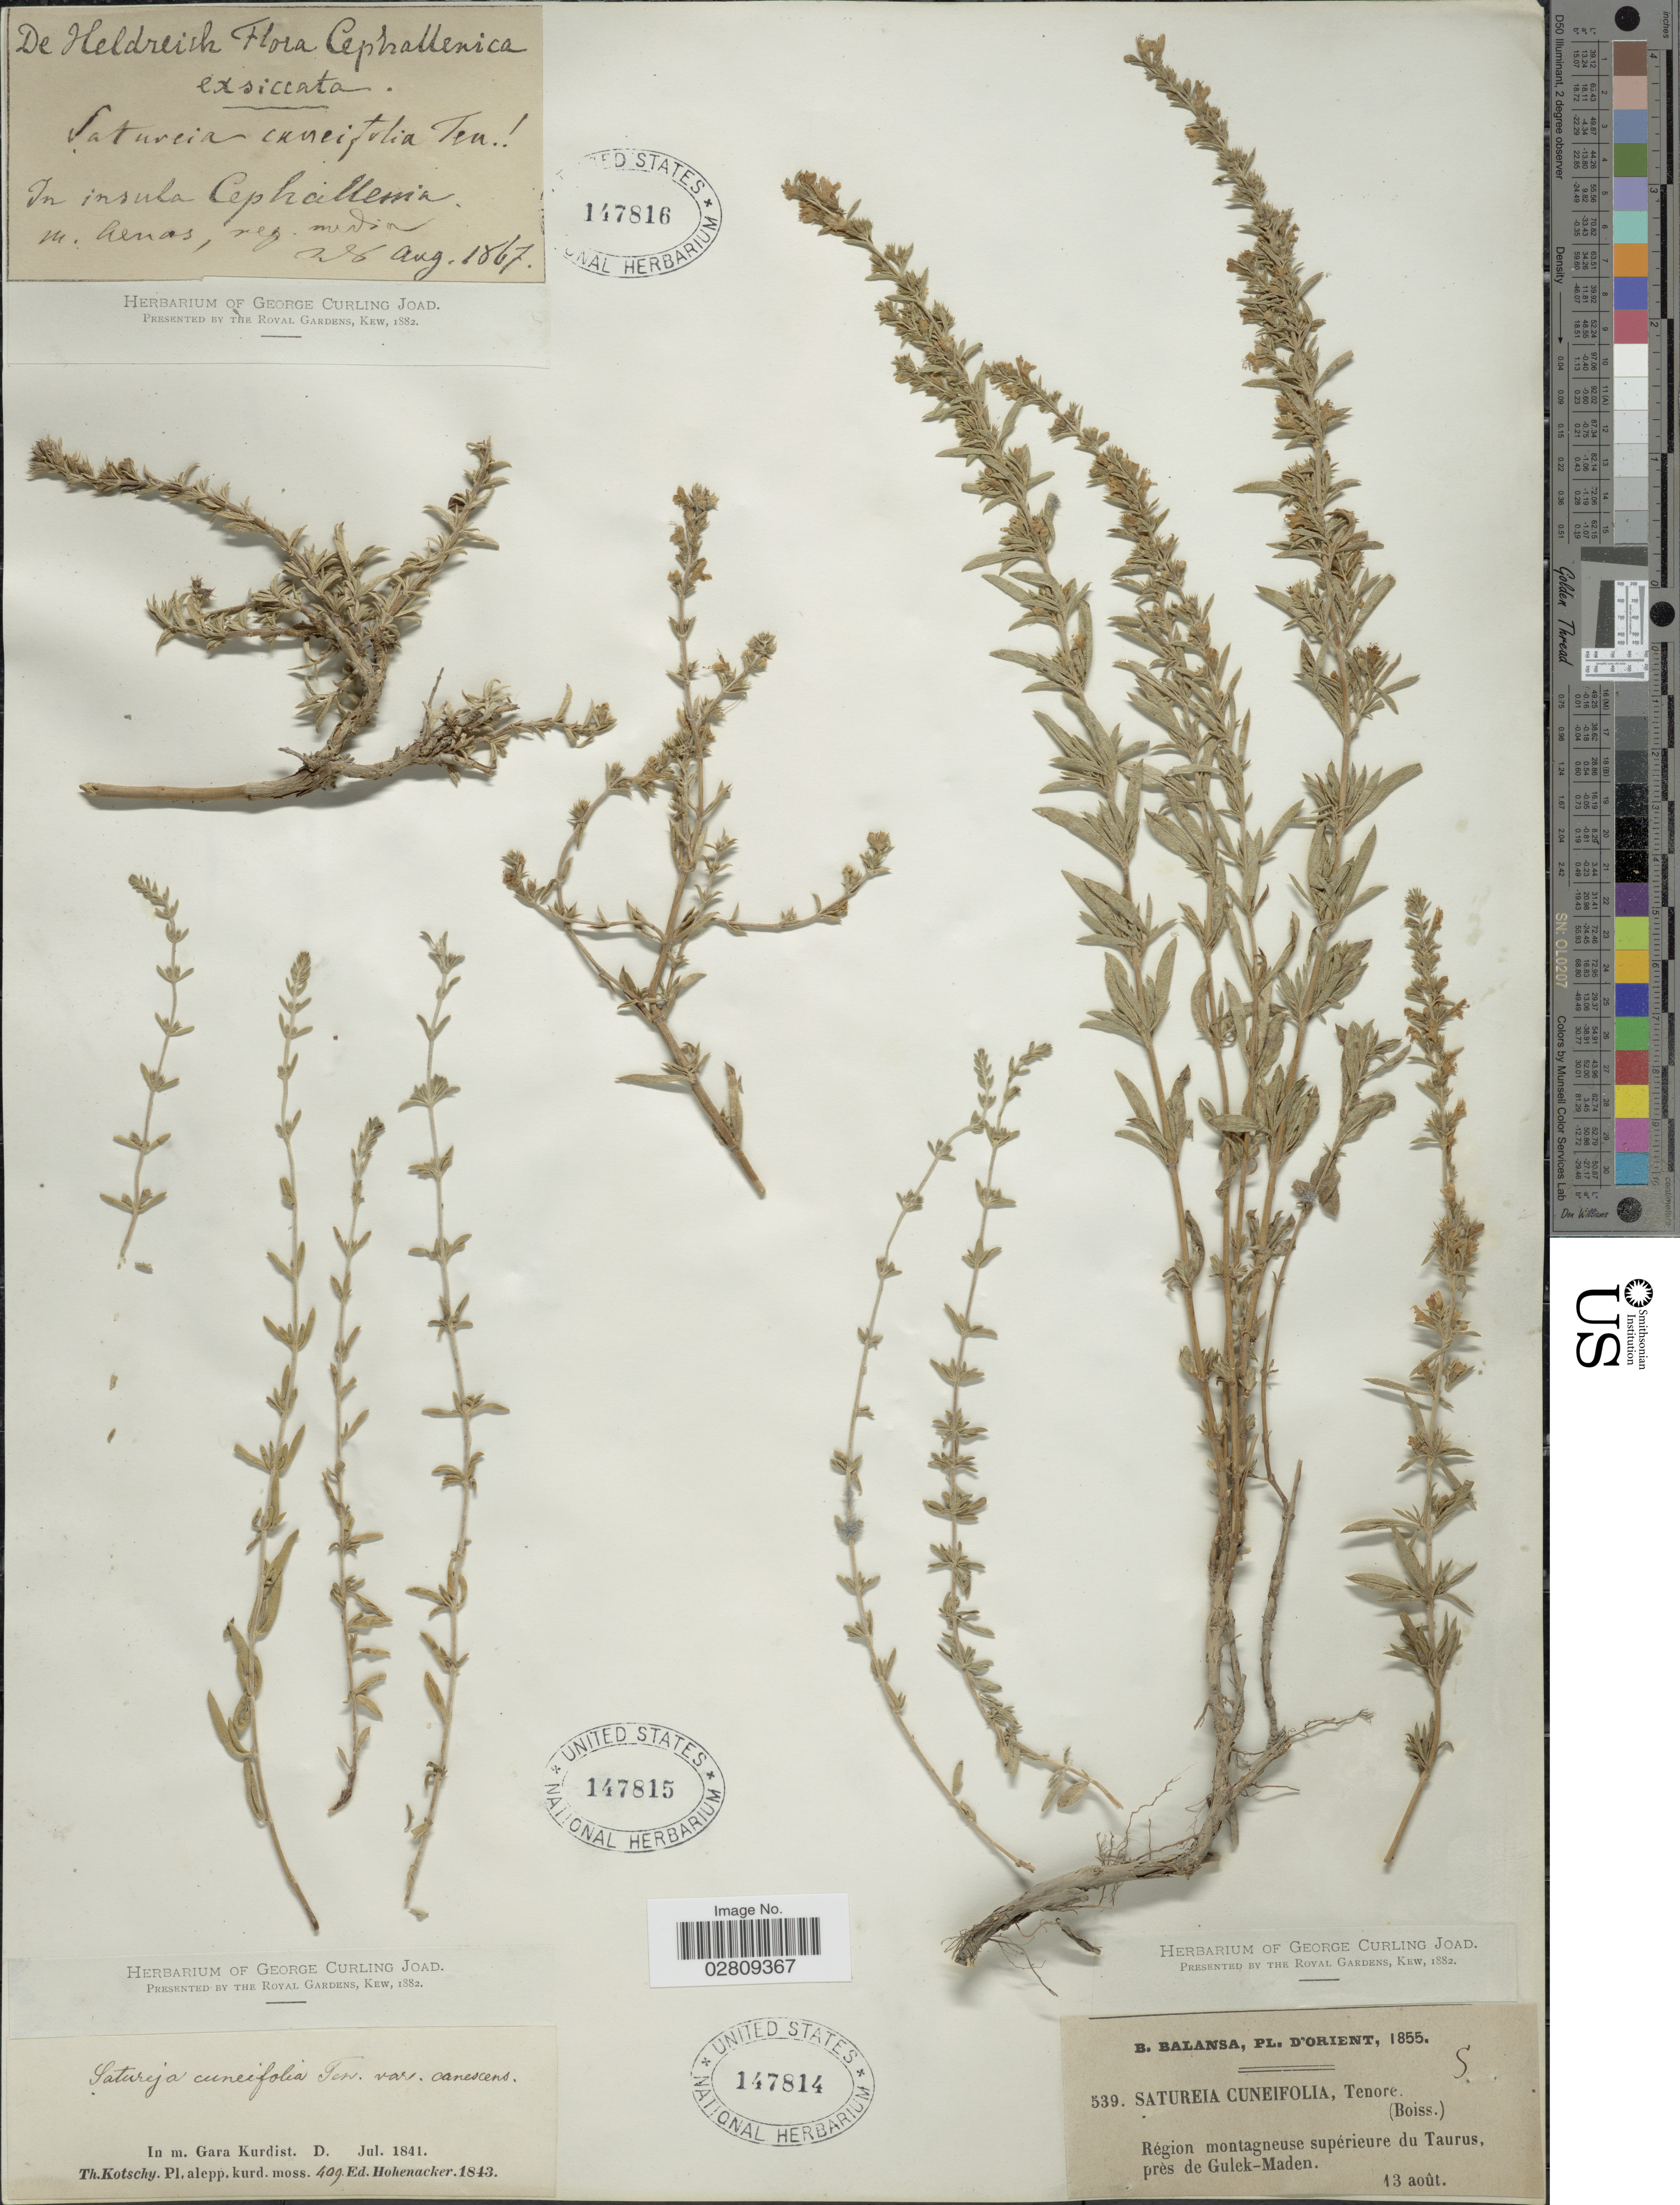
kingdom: Plantae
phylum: Tracheophyta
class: Magnoliopsida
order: Lamiales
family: Lamiaceae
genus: Satureja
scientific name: Satureja cuneifolia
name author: Ten.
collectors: K. G. Kotschy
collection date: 1841-07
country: Iran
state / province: Kurdistan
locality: In m. Gara Kurdist. Alepp. kurd. moss.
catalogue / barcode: US 147815